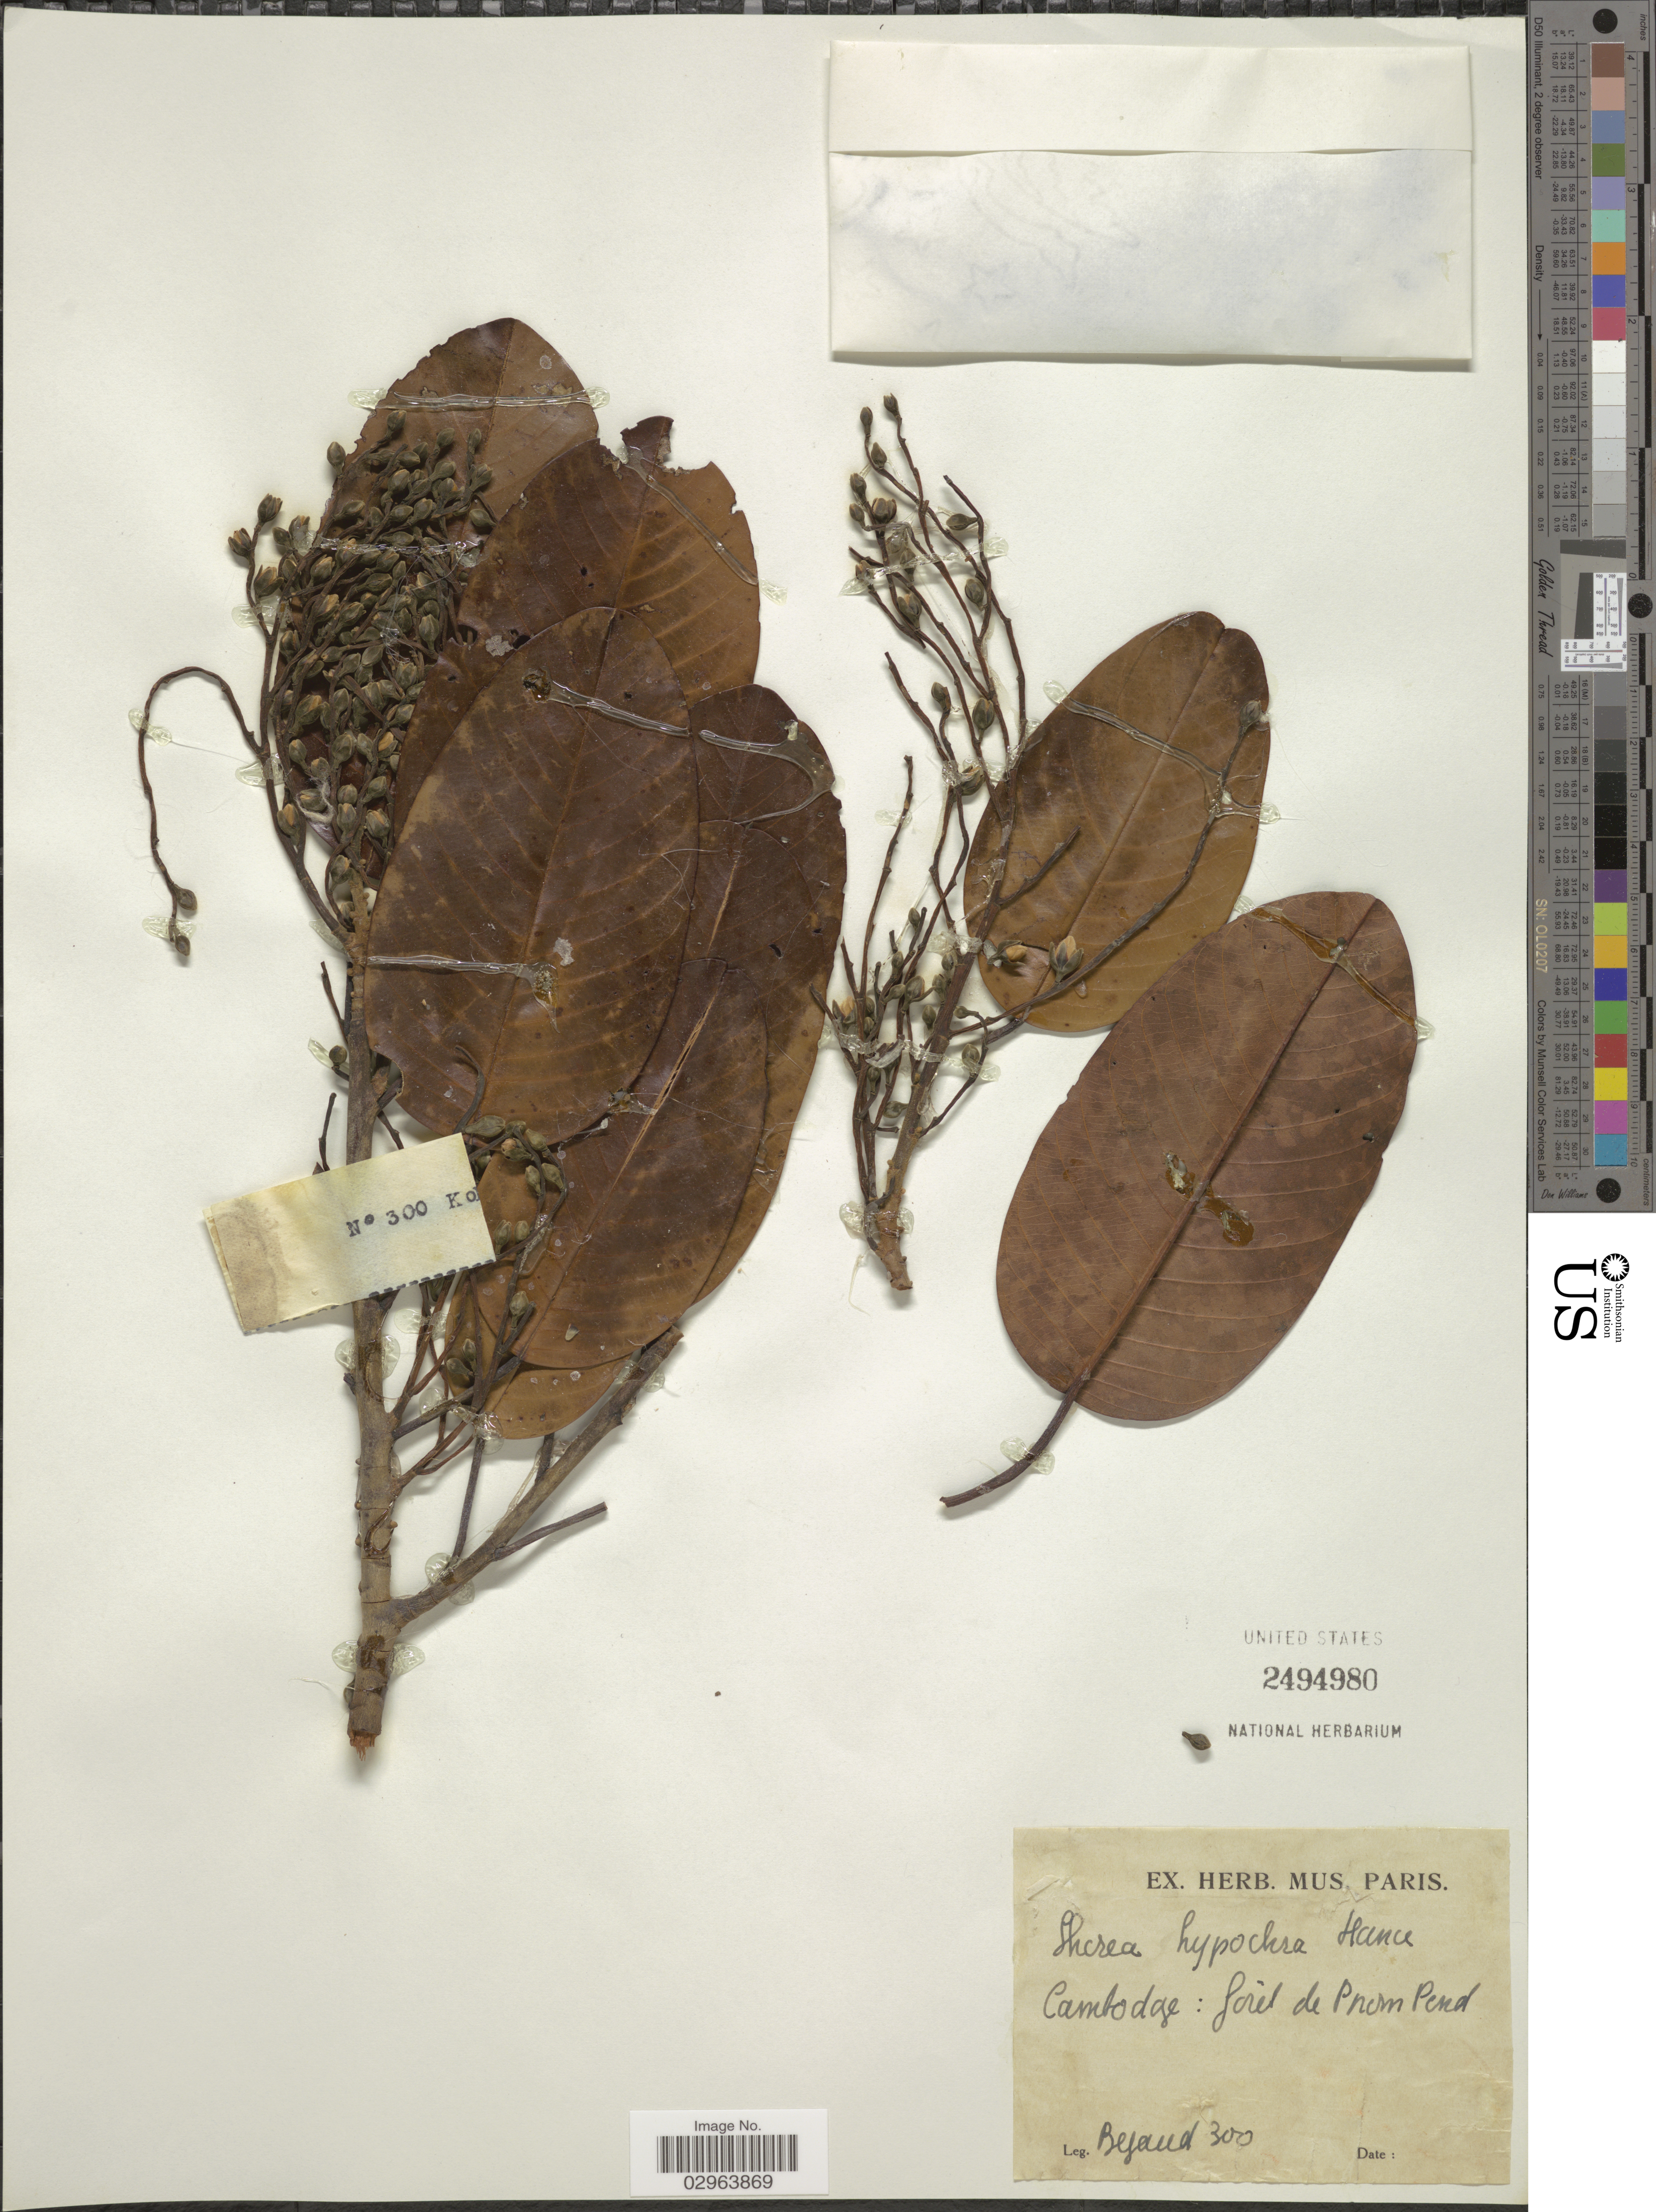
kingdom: Plantae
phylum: Tracheophyta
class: Magnoliopsida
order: Malvales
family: Dipterocarpaceae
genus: Anthoshorea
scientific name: Anthoshorea hypochra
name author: (Hance) P.S. Ashton & J. Heck.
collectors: Bejáud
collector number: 300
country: Cambodia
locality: Forêt de Pnom Pend.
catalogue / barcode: US 2494980